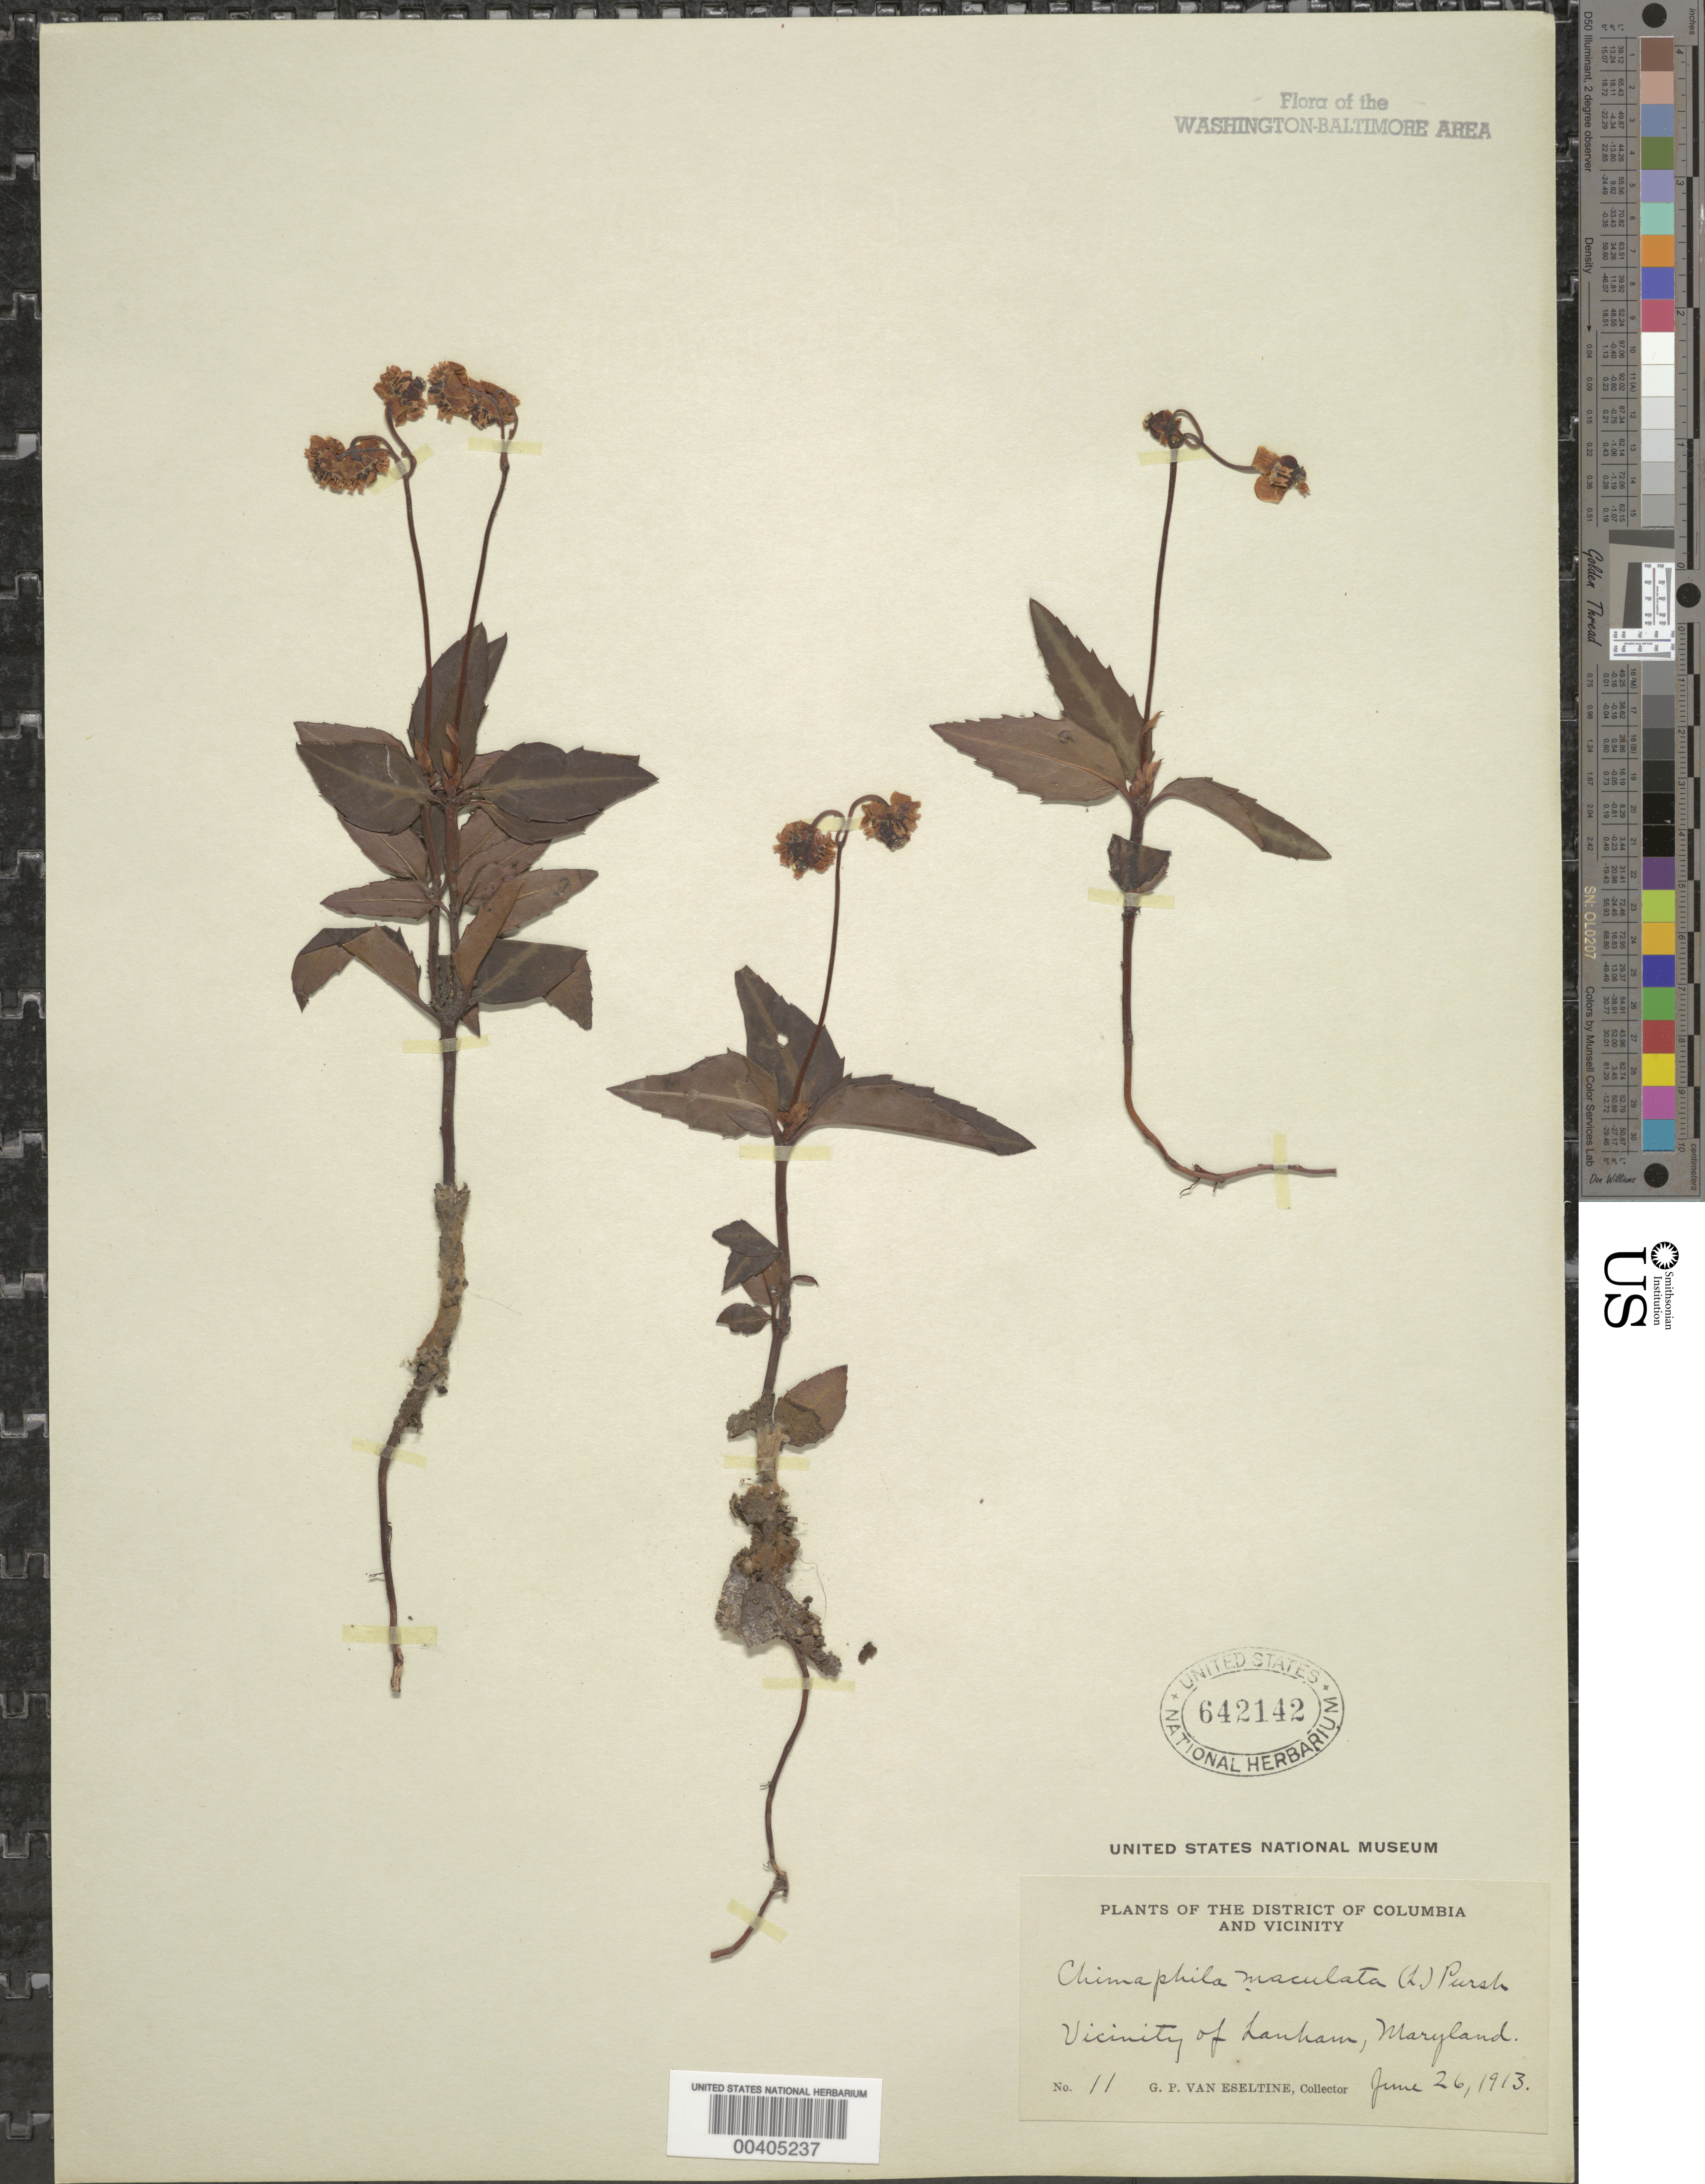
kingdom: Plantae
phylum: Tracheophyta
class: Magnoliopsida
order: Ericales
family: Ericaceae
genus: Chimaphila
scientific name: Chimaphila maculata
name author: (L.) Pursh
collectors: G. P. Van Eseltine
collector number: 11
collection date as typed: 26 Jun 1913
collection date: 1913-06-26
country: United States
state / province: Maryland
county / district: Prince George's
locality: Lanham vicinity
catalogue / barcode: US 642142